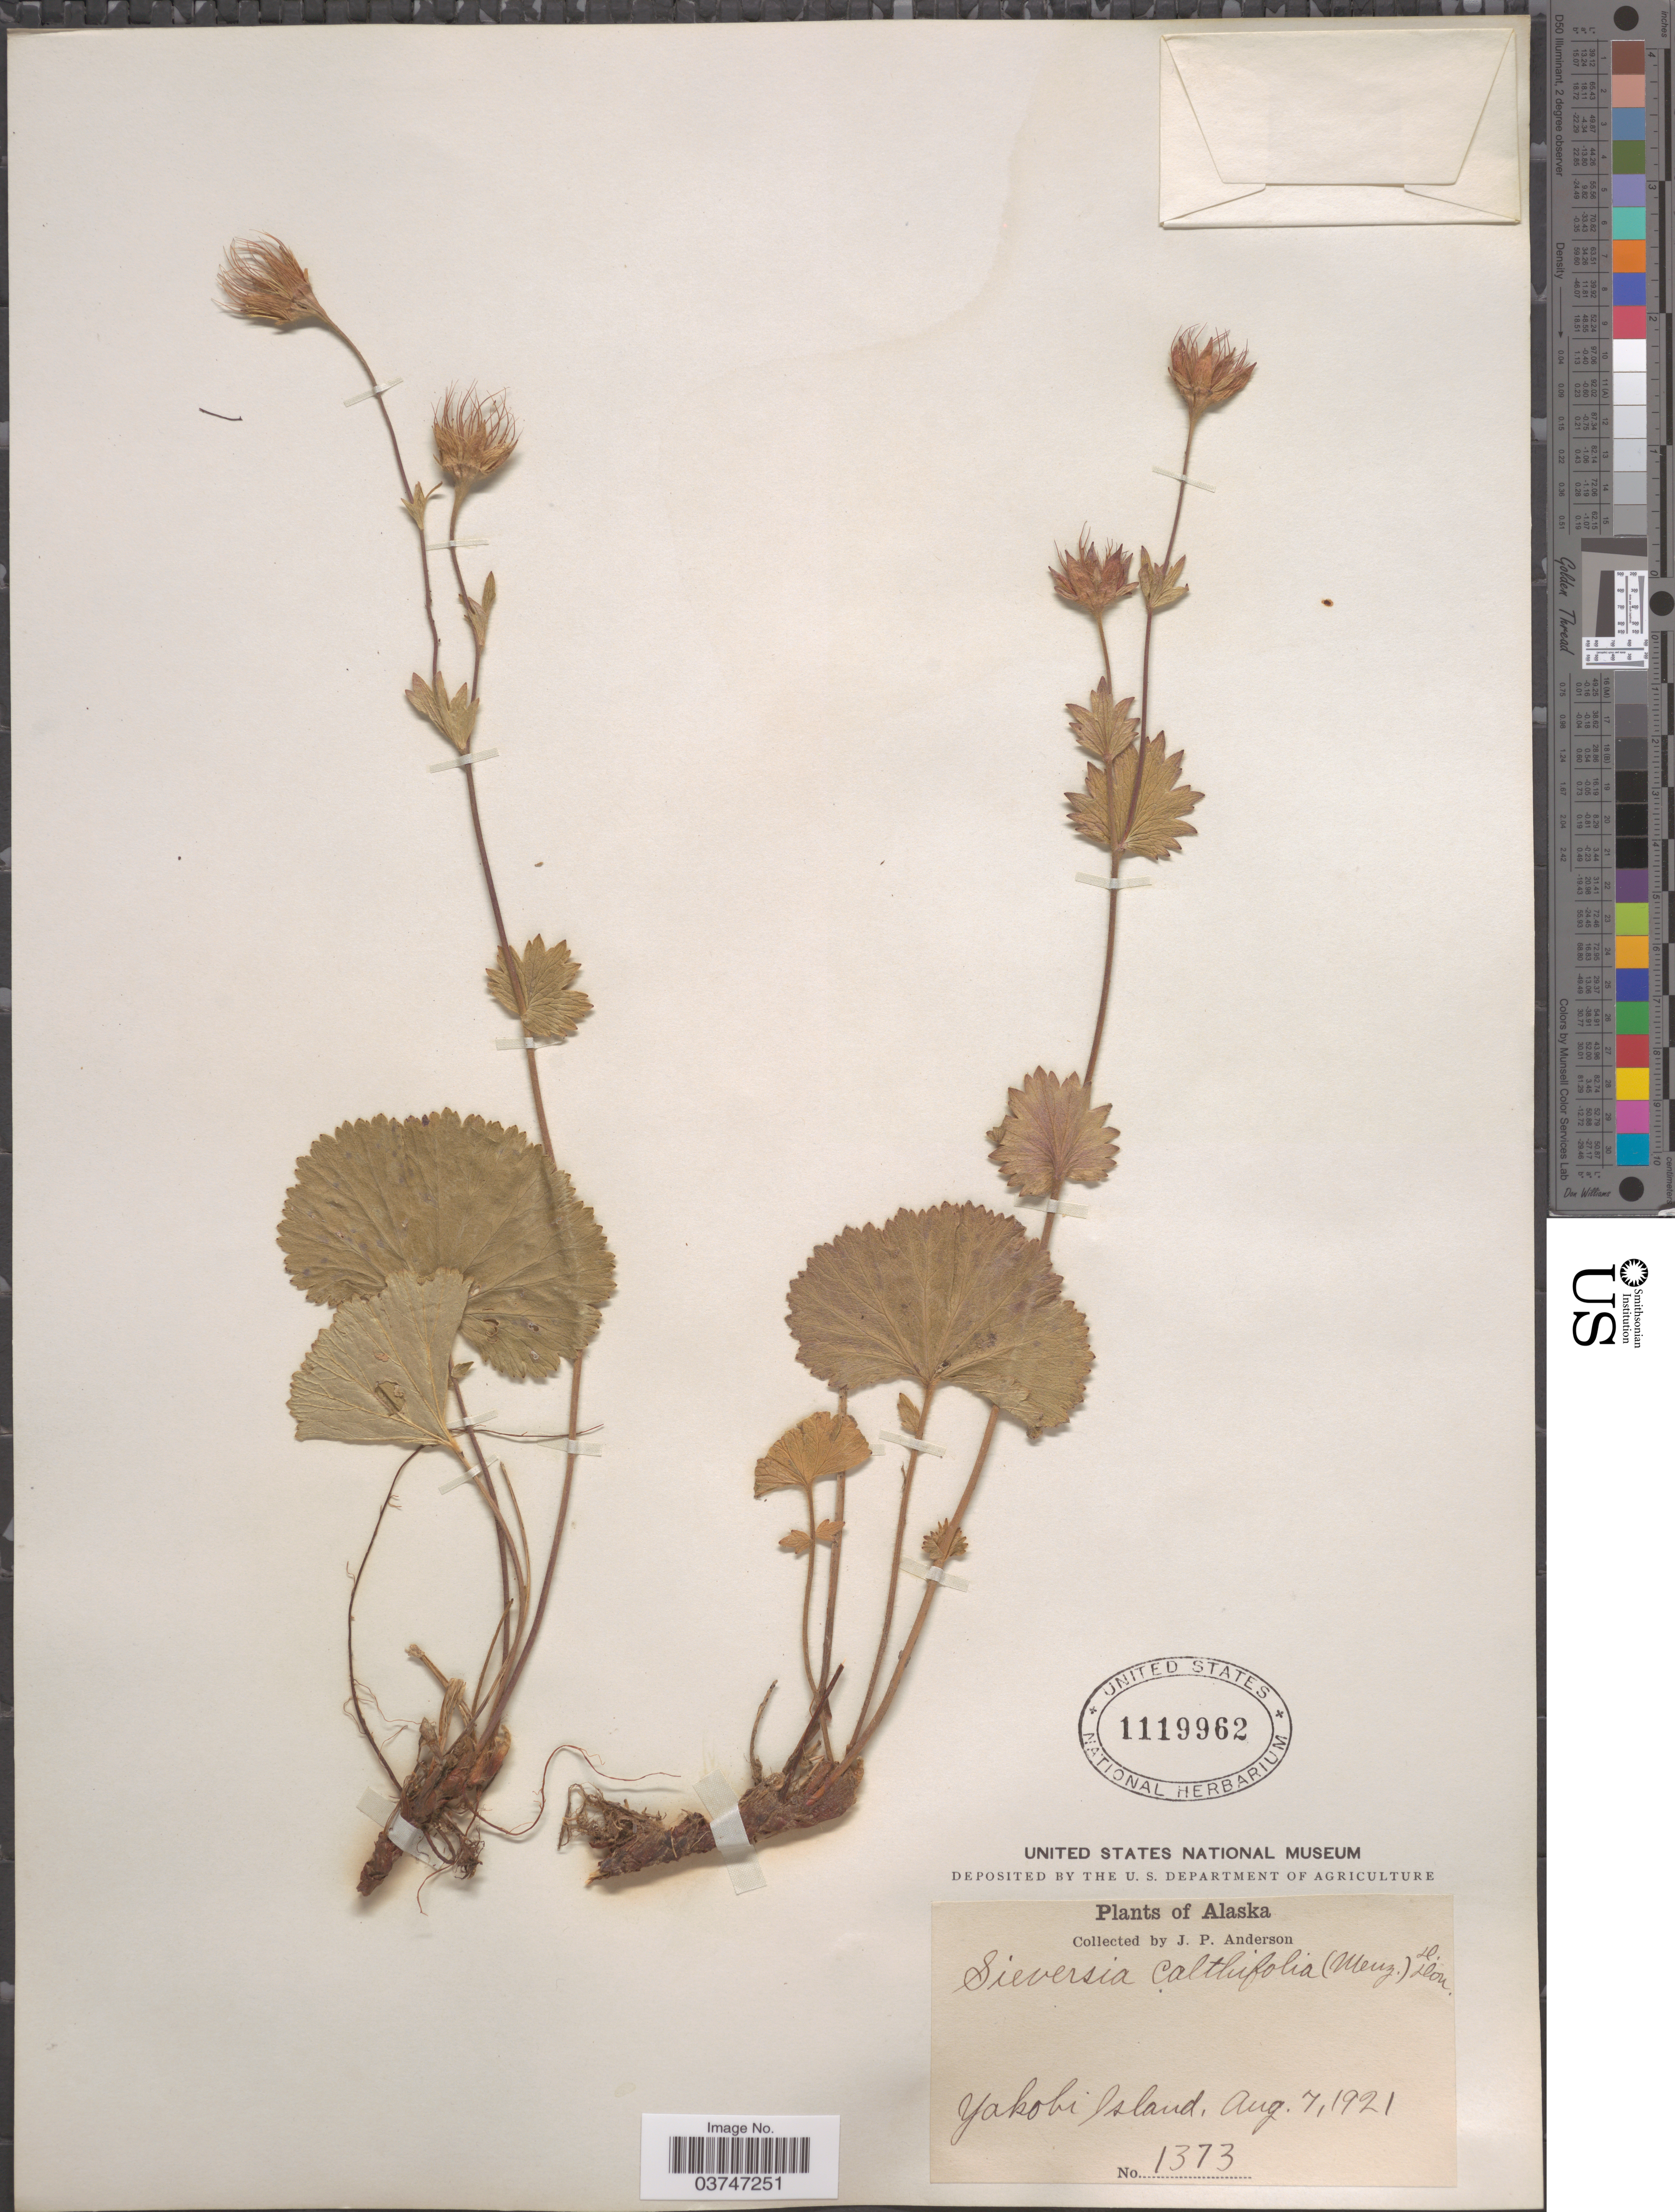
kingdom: Plantae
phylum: Tracheophyta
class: Magnoliopsida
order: Rosales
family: Rosaceae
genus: Geum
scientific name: Geum calthifolium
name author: Menzies ex Sm.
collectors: J. P. Anderson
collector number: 1373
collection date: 1921-08-07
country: United States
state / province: Alaska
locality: Yakobi Island.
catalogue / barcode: US 1119962